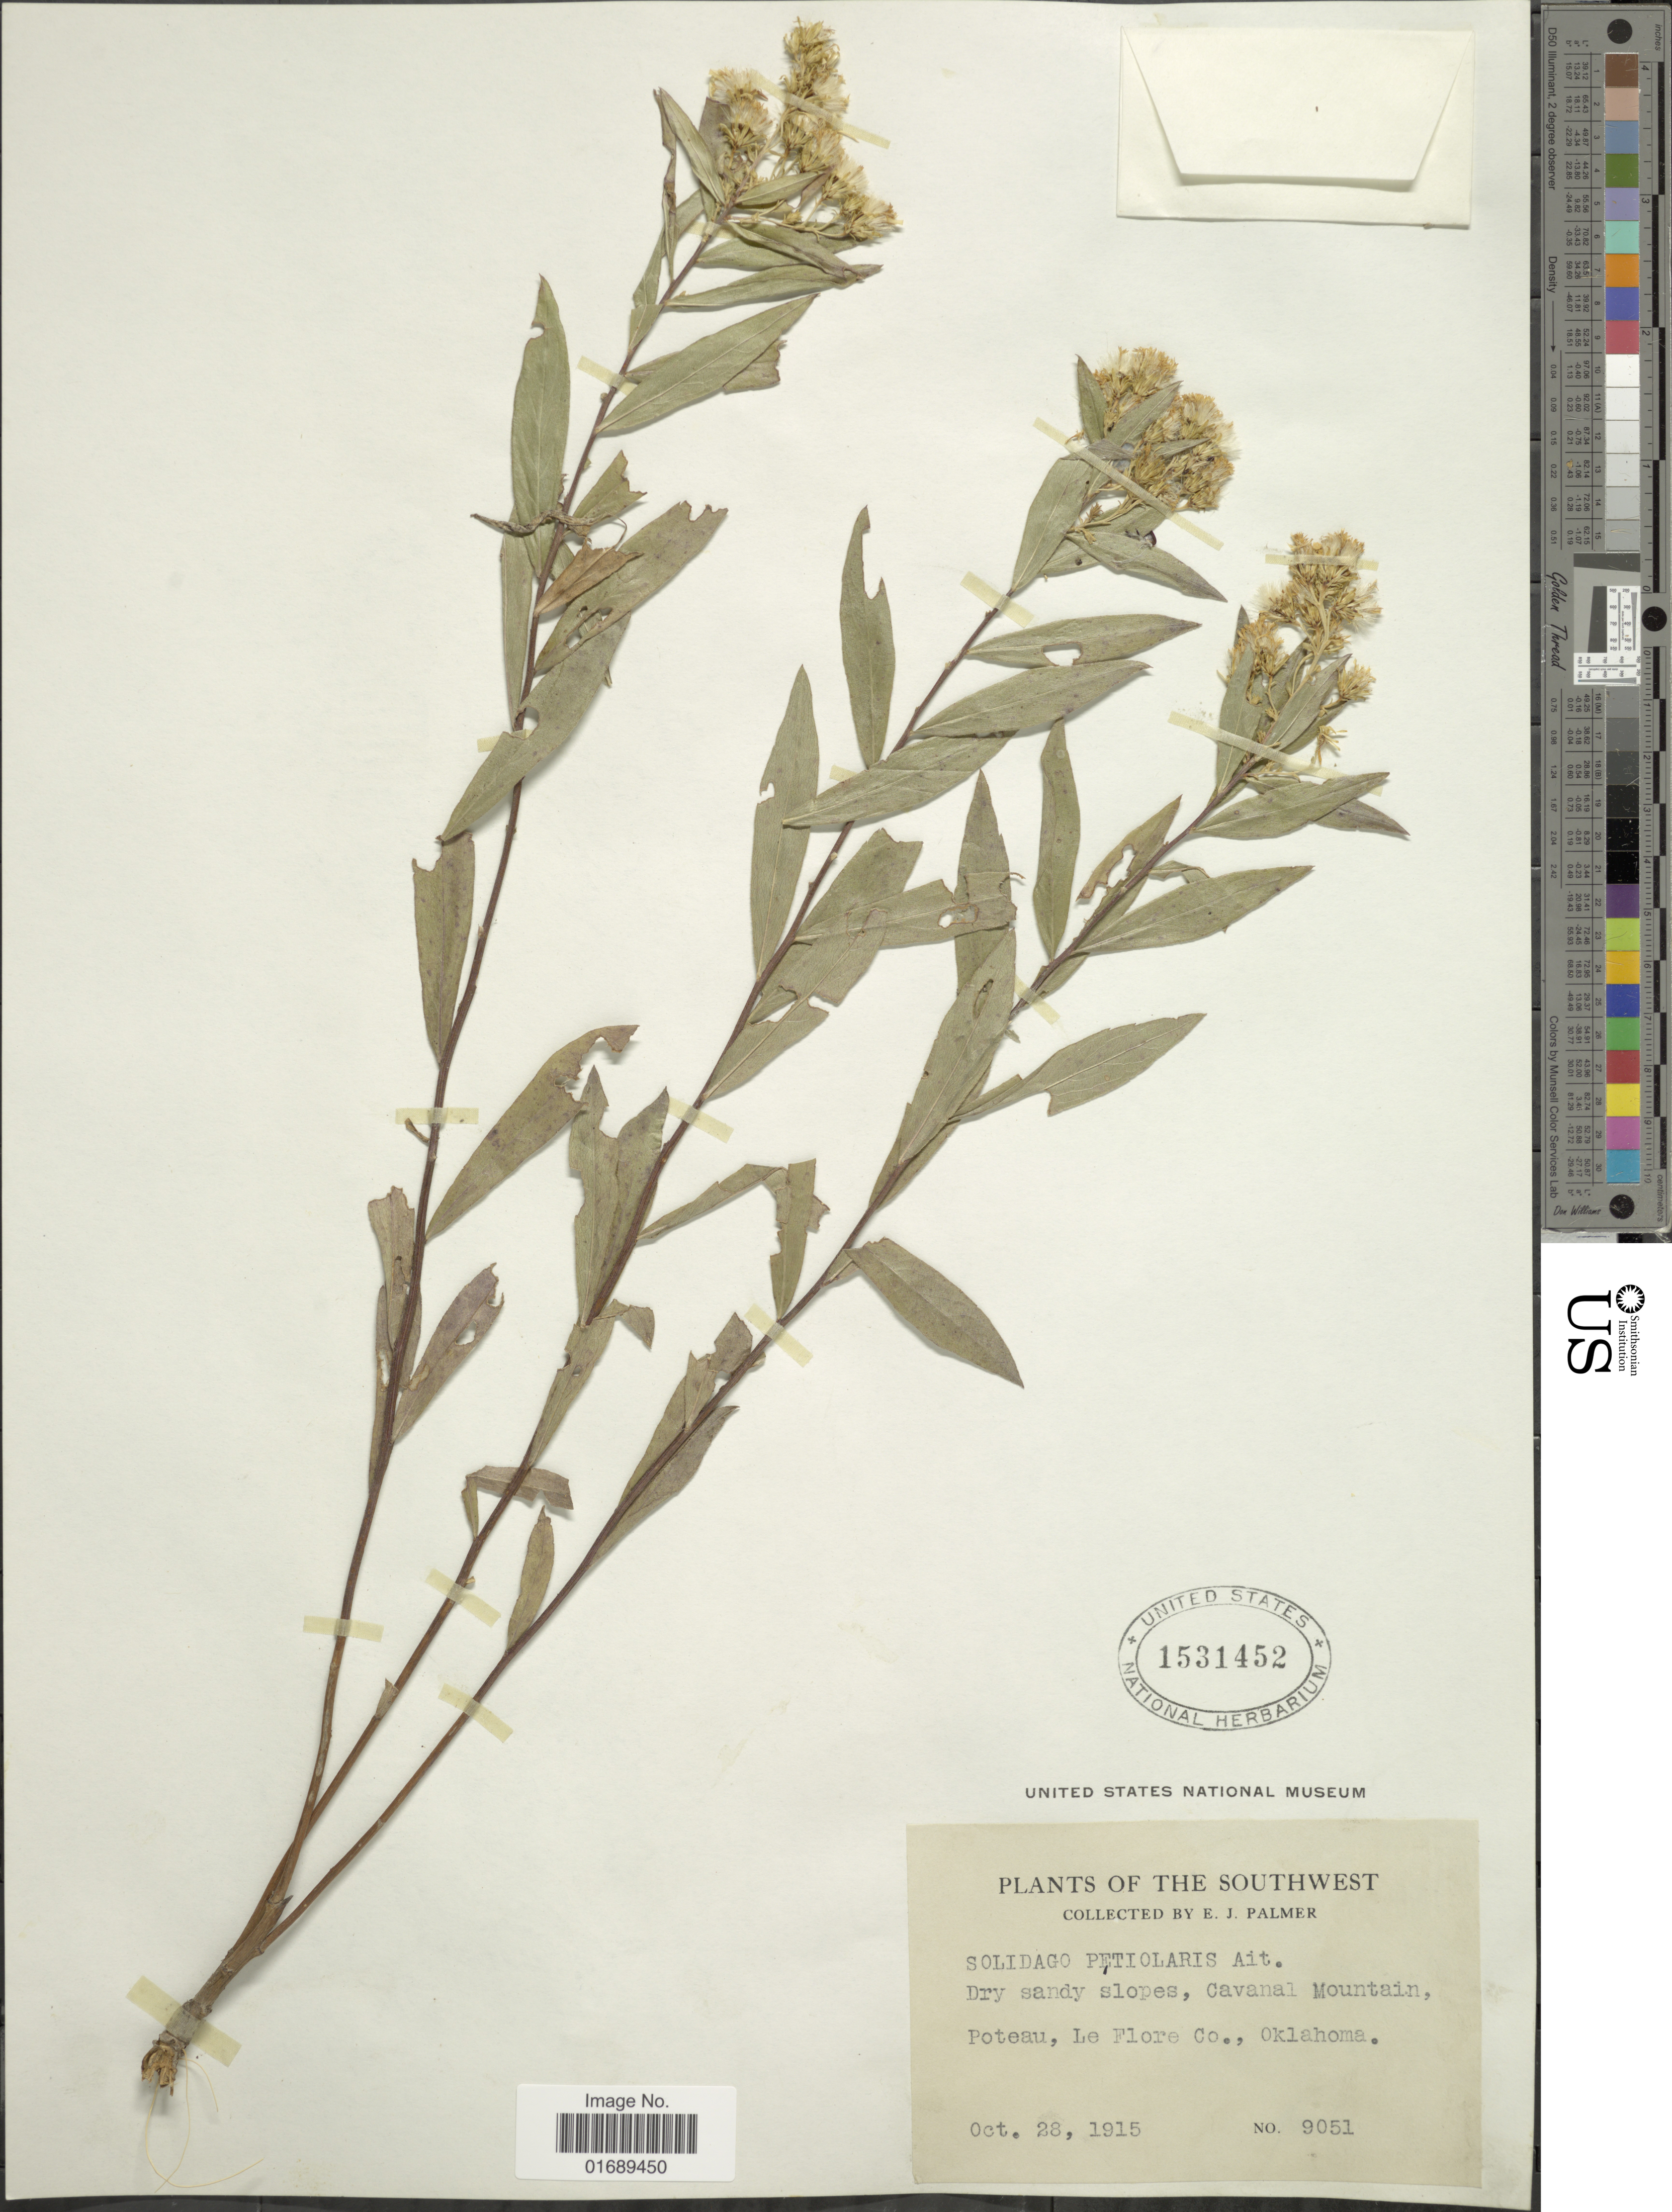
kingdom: Plantae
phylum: Tracheophyta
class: Magnoliopsida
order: Asterales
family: Asteraceae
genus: Solidago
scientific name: Solidago petiolaris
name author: Aiton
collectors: E. J. Palmer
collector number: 9051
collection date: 1915-10-28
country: United States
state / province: Oklahoma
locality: The Southwest, Dry sandy slopes, Cavanal Mountain, Poteau, Le Flore Co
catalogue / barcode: US 1531452